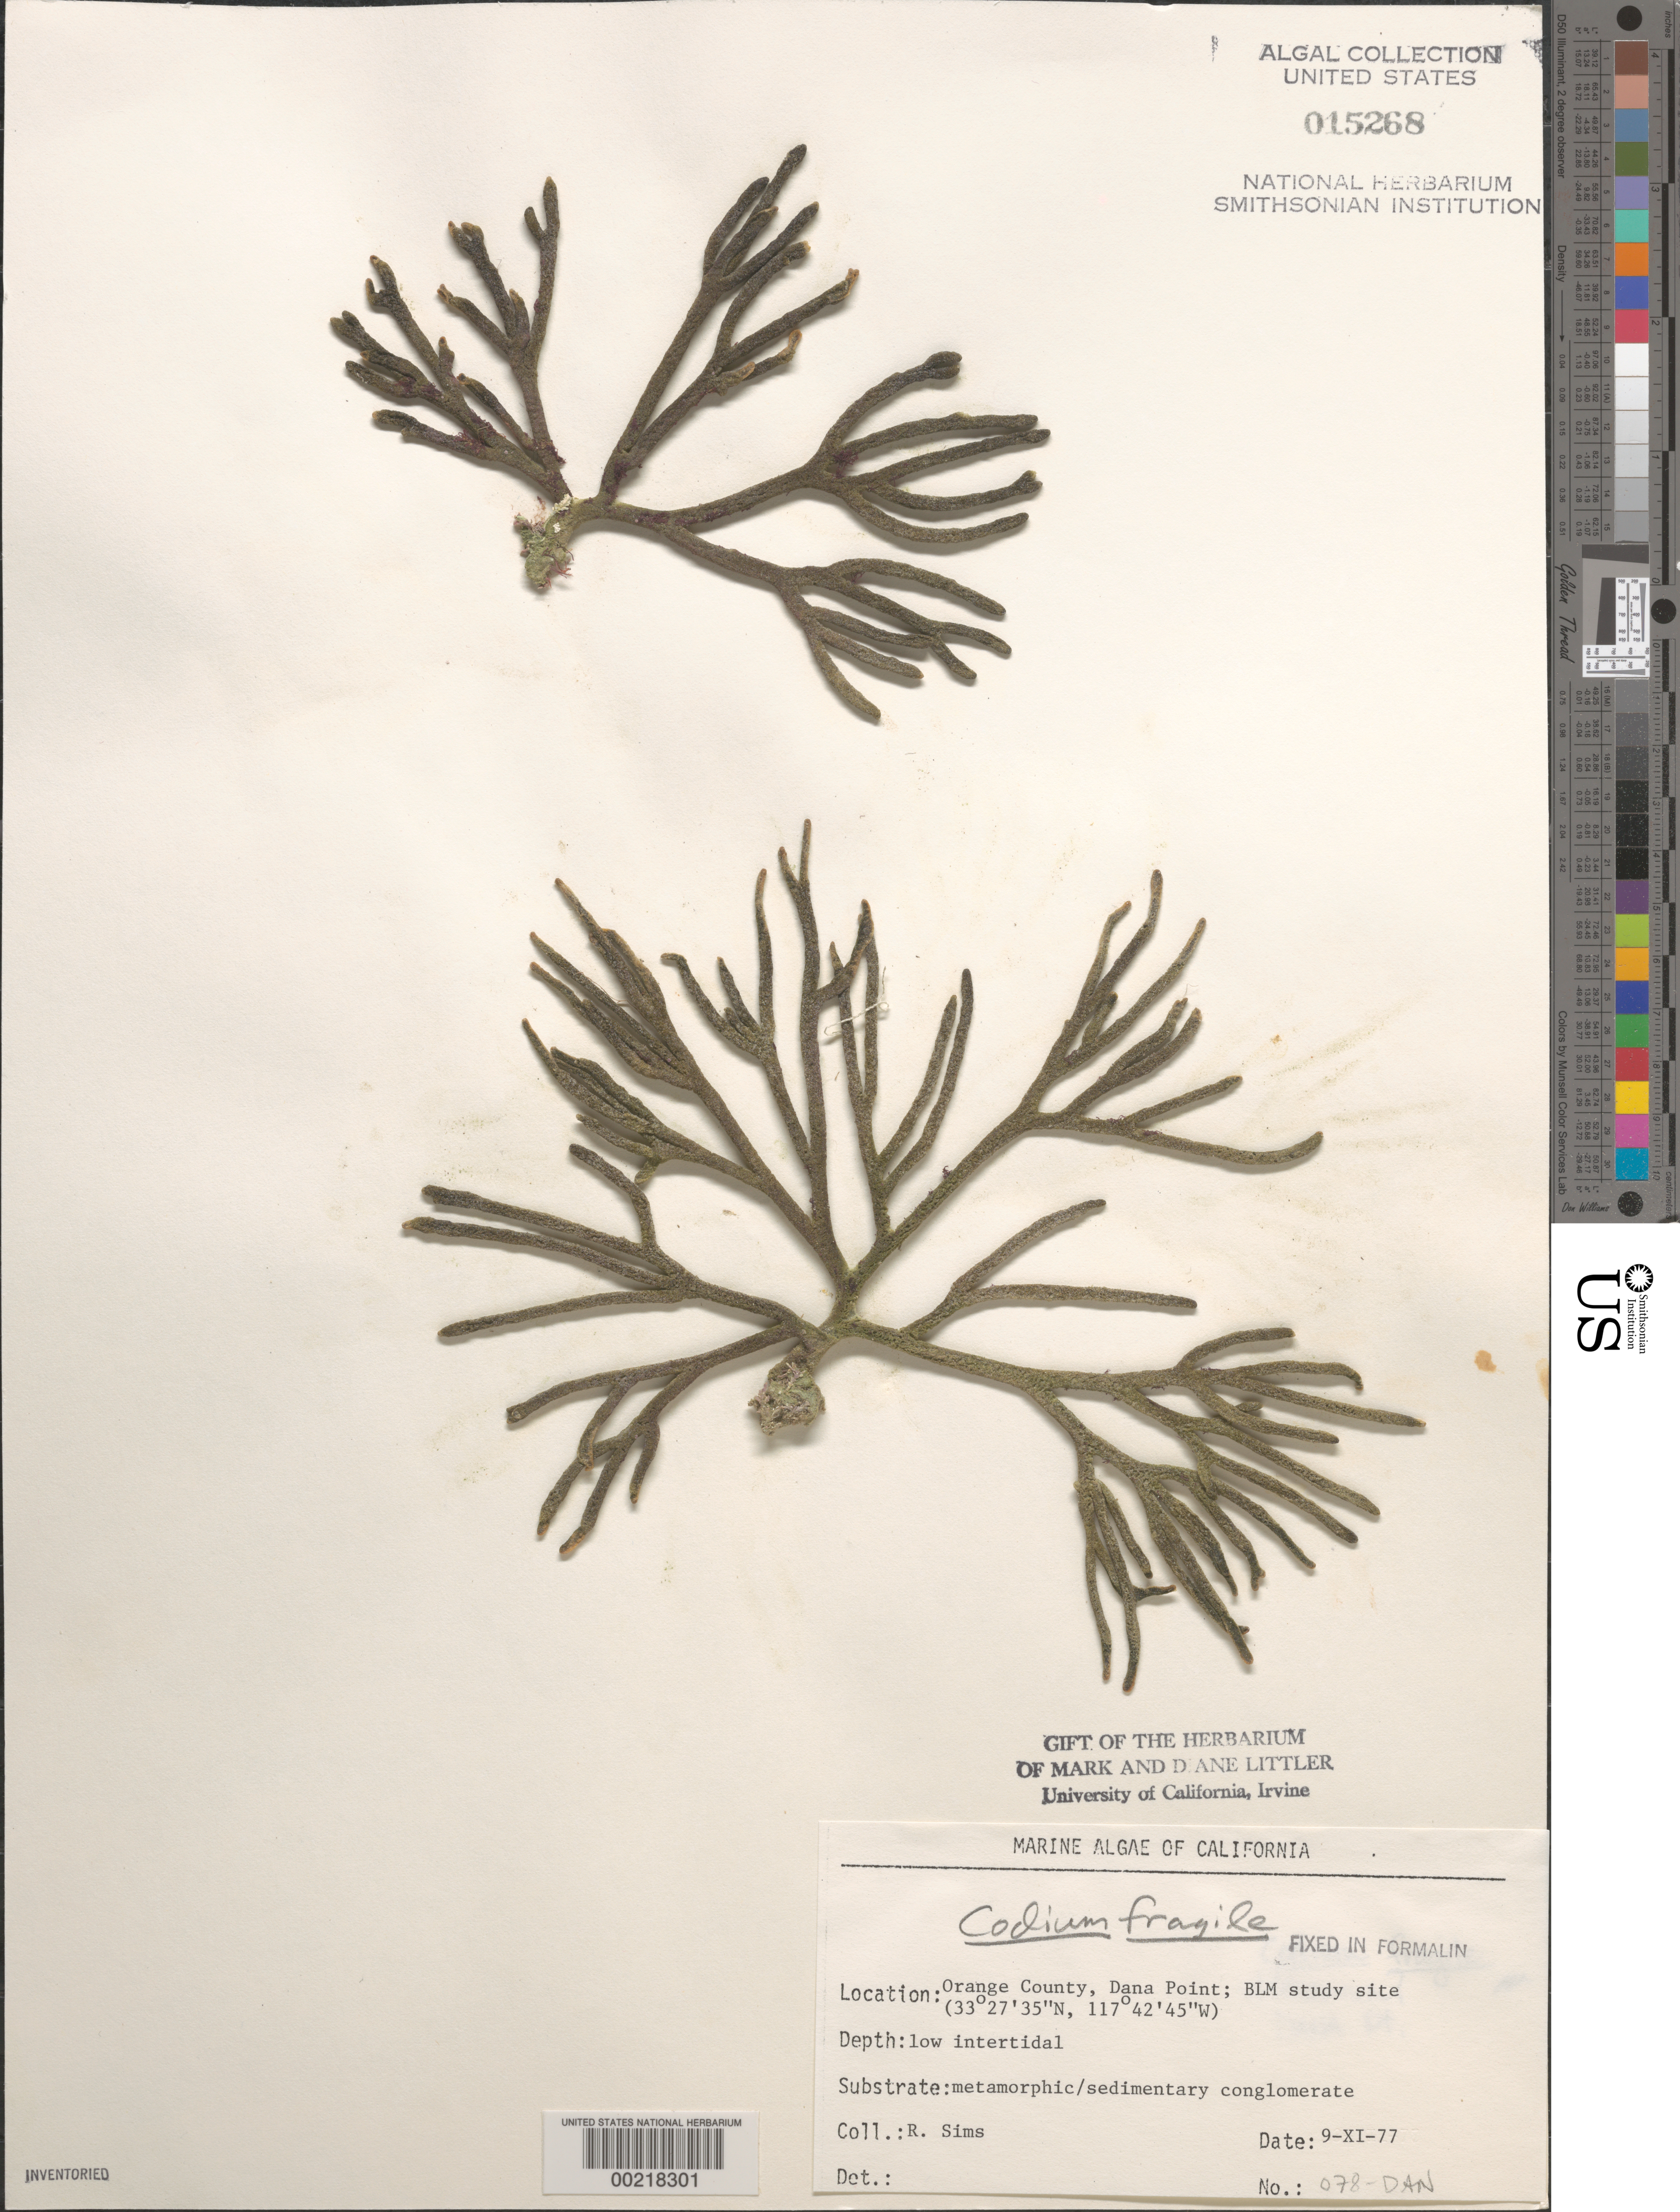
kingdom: Plantae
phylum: Chlorophyta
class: Ulvophyceae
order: Bryopsidales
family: Codiaceae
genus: Codium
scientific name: Codium fragile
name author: (Suringar) P. Hariot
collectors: R. H. Sims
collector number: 078-DAN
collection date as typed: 09 Nov 1977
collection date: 1977-11-09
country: United States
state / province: California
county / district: Orange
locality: Dana Point, 1 km north of marina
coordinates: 33 27'35"N, 117 42'45"W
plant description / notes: BLM-SOCALBIGHT Rocky Intertidal Survey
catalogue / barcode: US 15268